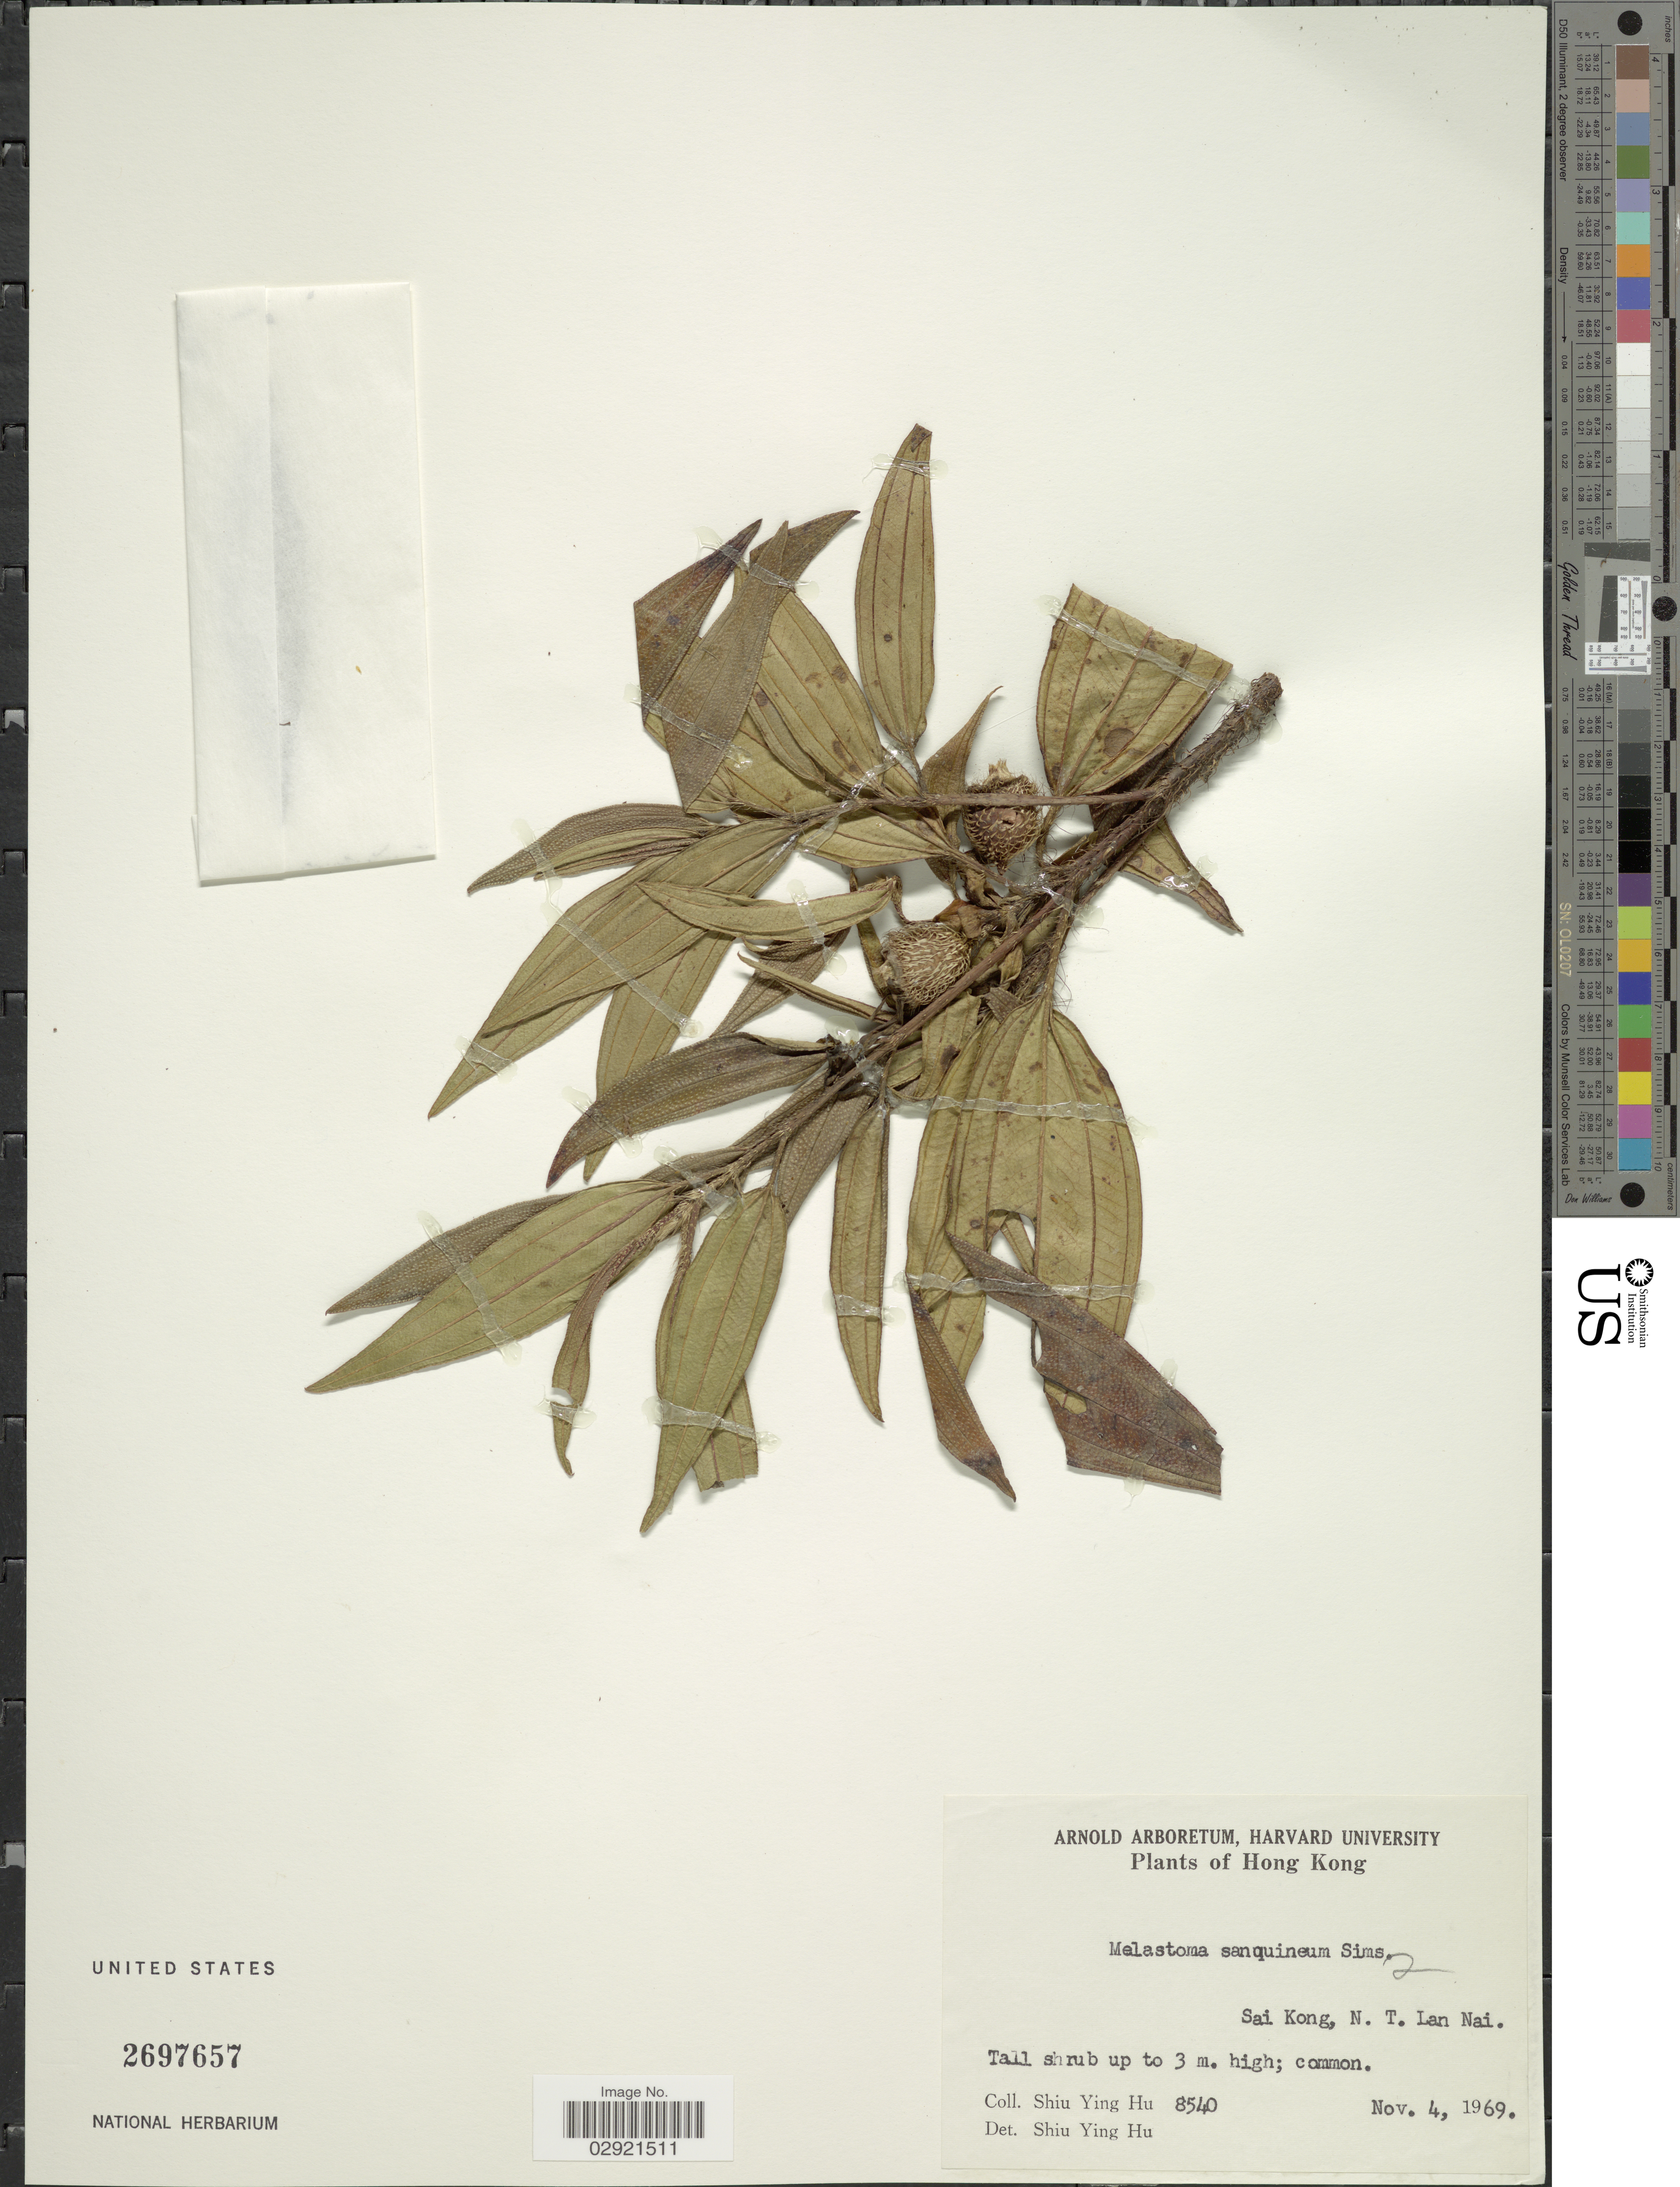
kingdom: Plantae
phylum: Tracheophyta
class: Magnoliopsida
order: Myrtales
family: Melastomataceae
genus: Melastoma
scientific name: Melastoma sanguineum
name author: Sims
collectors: S. Y. Hu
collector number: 8540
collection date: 1969-11-04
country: China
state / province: Hong Kong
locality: Sai Kong, N.T. Lan Nai.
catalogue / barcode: US 2697657